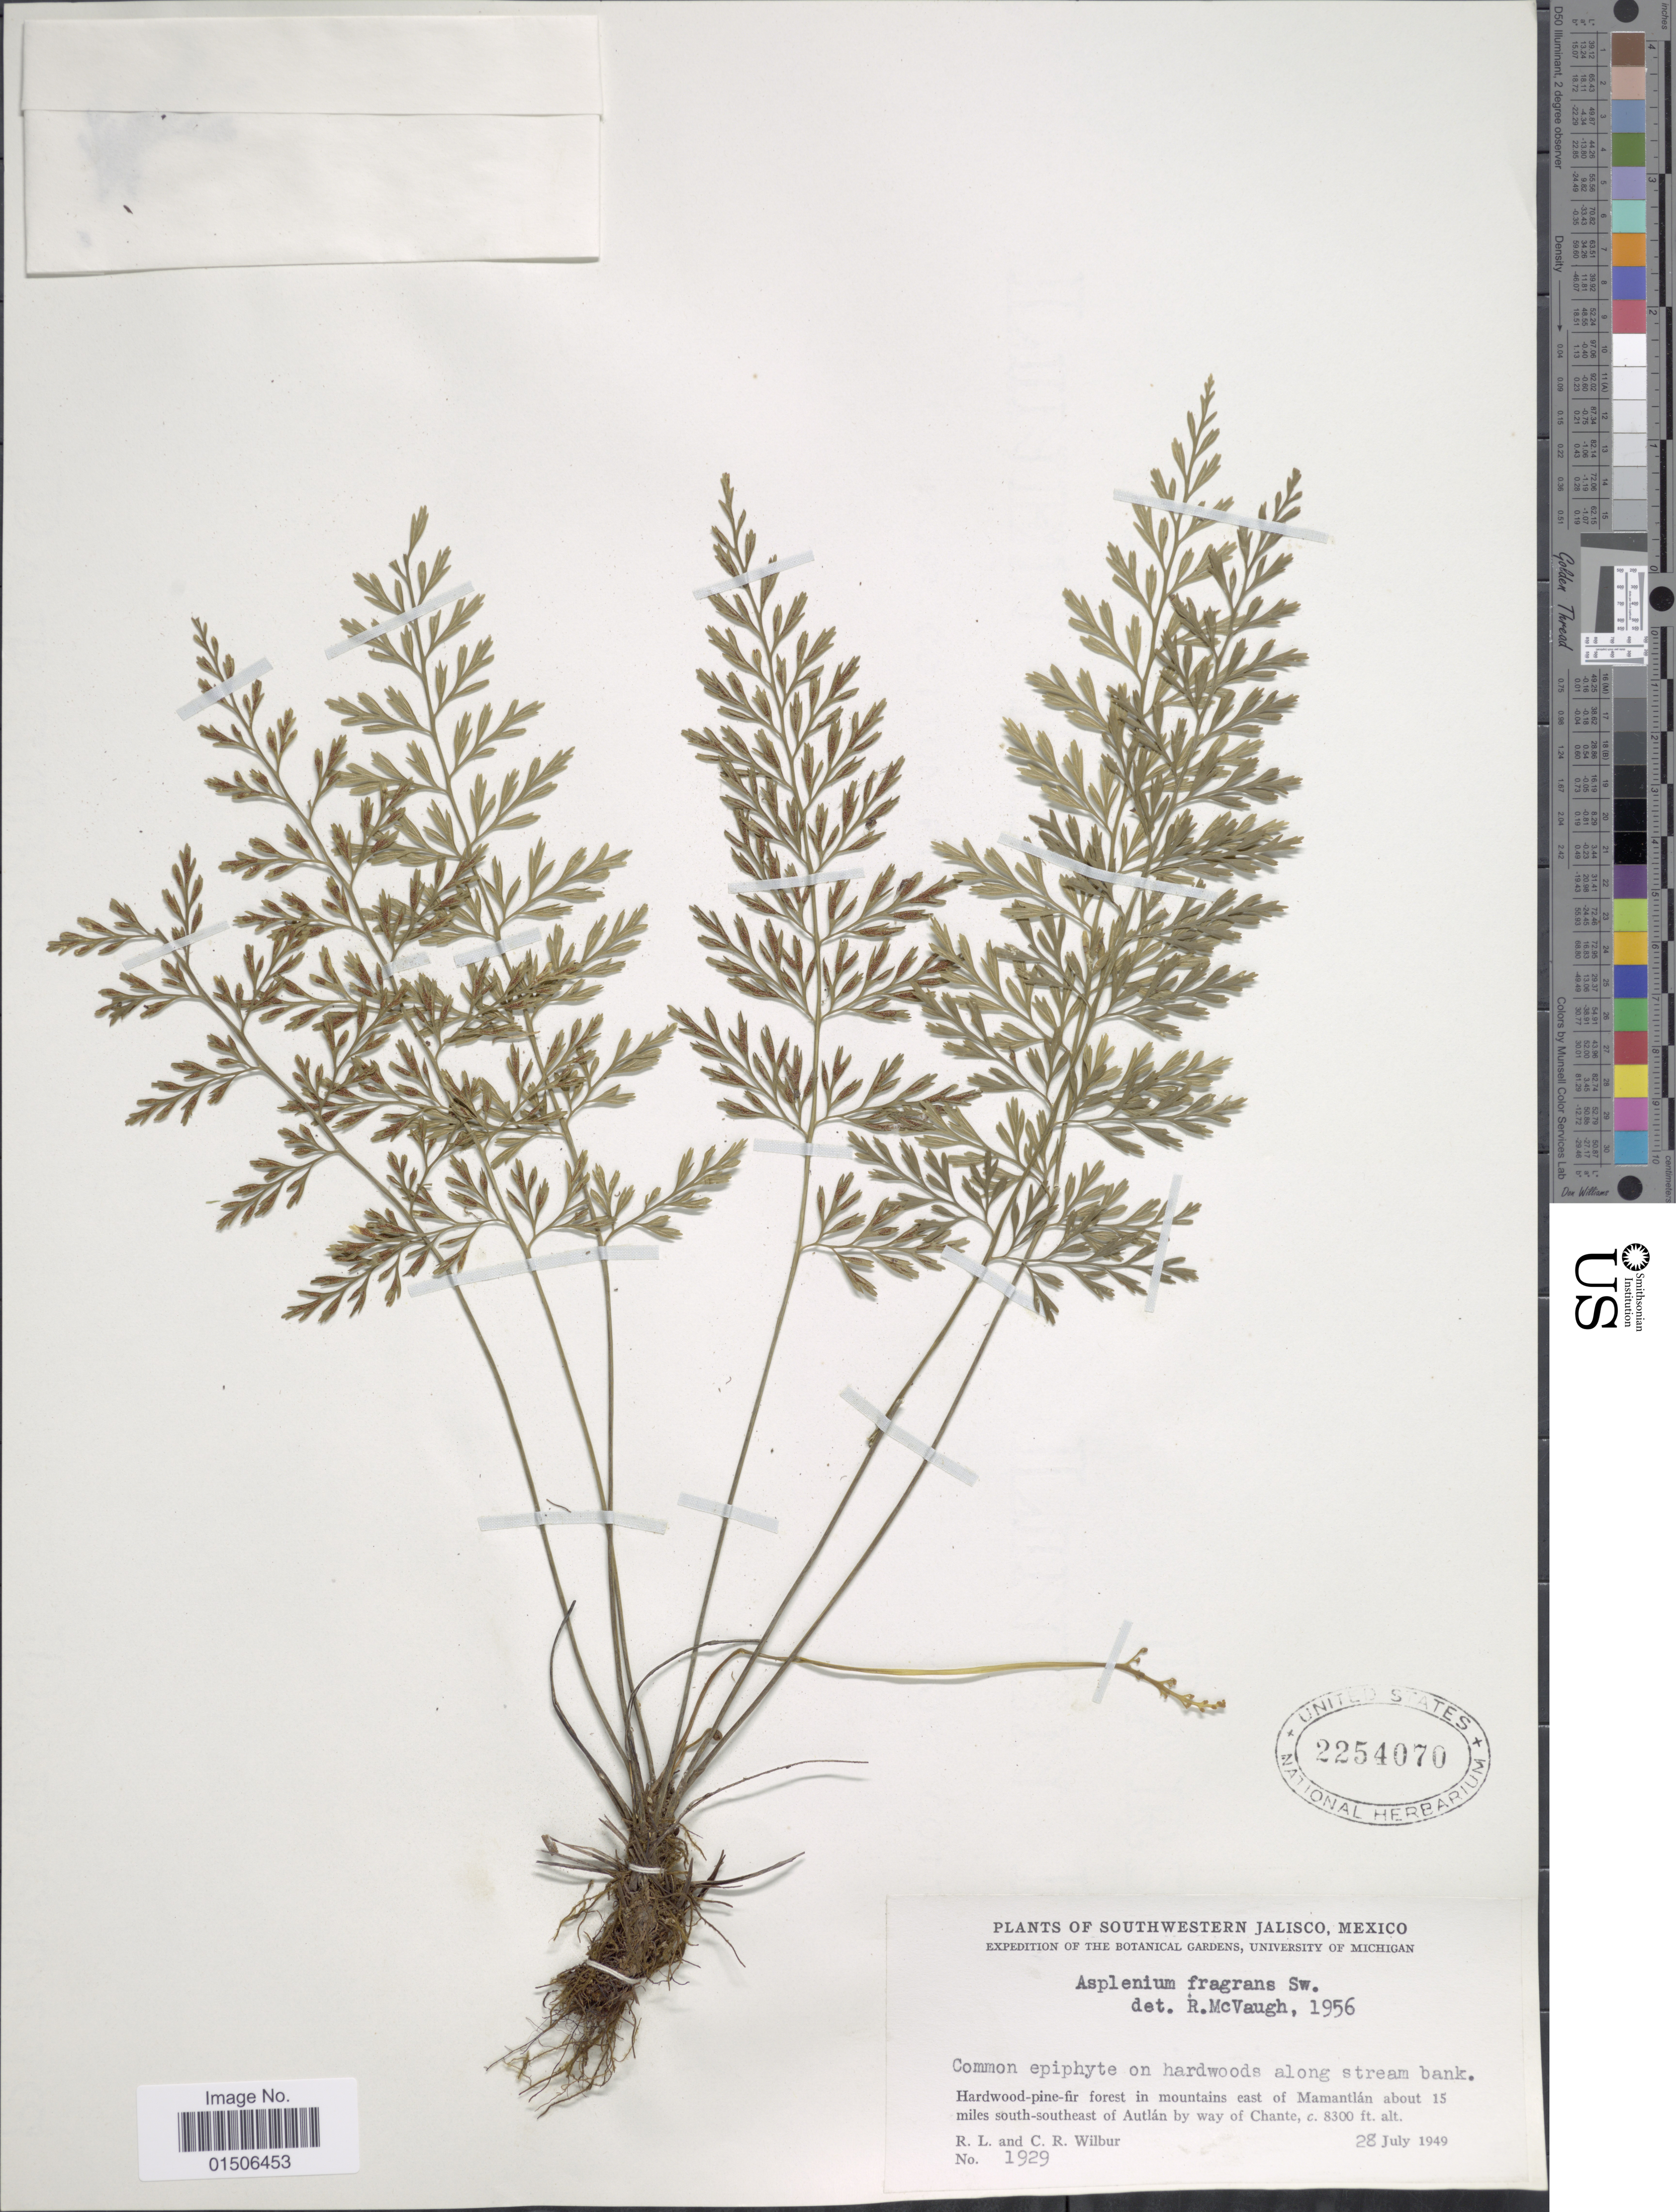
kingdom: Plantae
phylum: Tracheophyta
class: Polypodiopsida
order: Polypodiales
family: Aspleniaceae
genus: Asplenium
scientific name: Asplenium fragrans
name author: Sw.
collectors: R. L. Wilbur & C. Wilbur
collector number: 1929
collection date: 1949-07-28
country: Mexico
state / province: Jalisco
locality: Southwestern Jalisco, Hardwood forest along stream bottom in ravine in the mountains above Mamantlán about 15 miles south-southeast of Autlán by way of Chante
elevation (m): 2530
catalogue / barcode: US 2254070